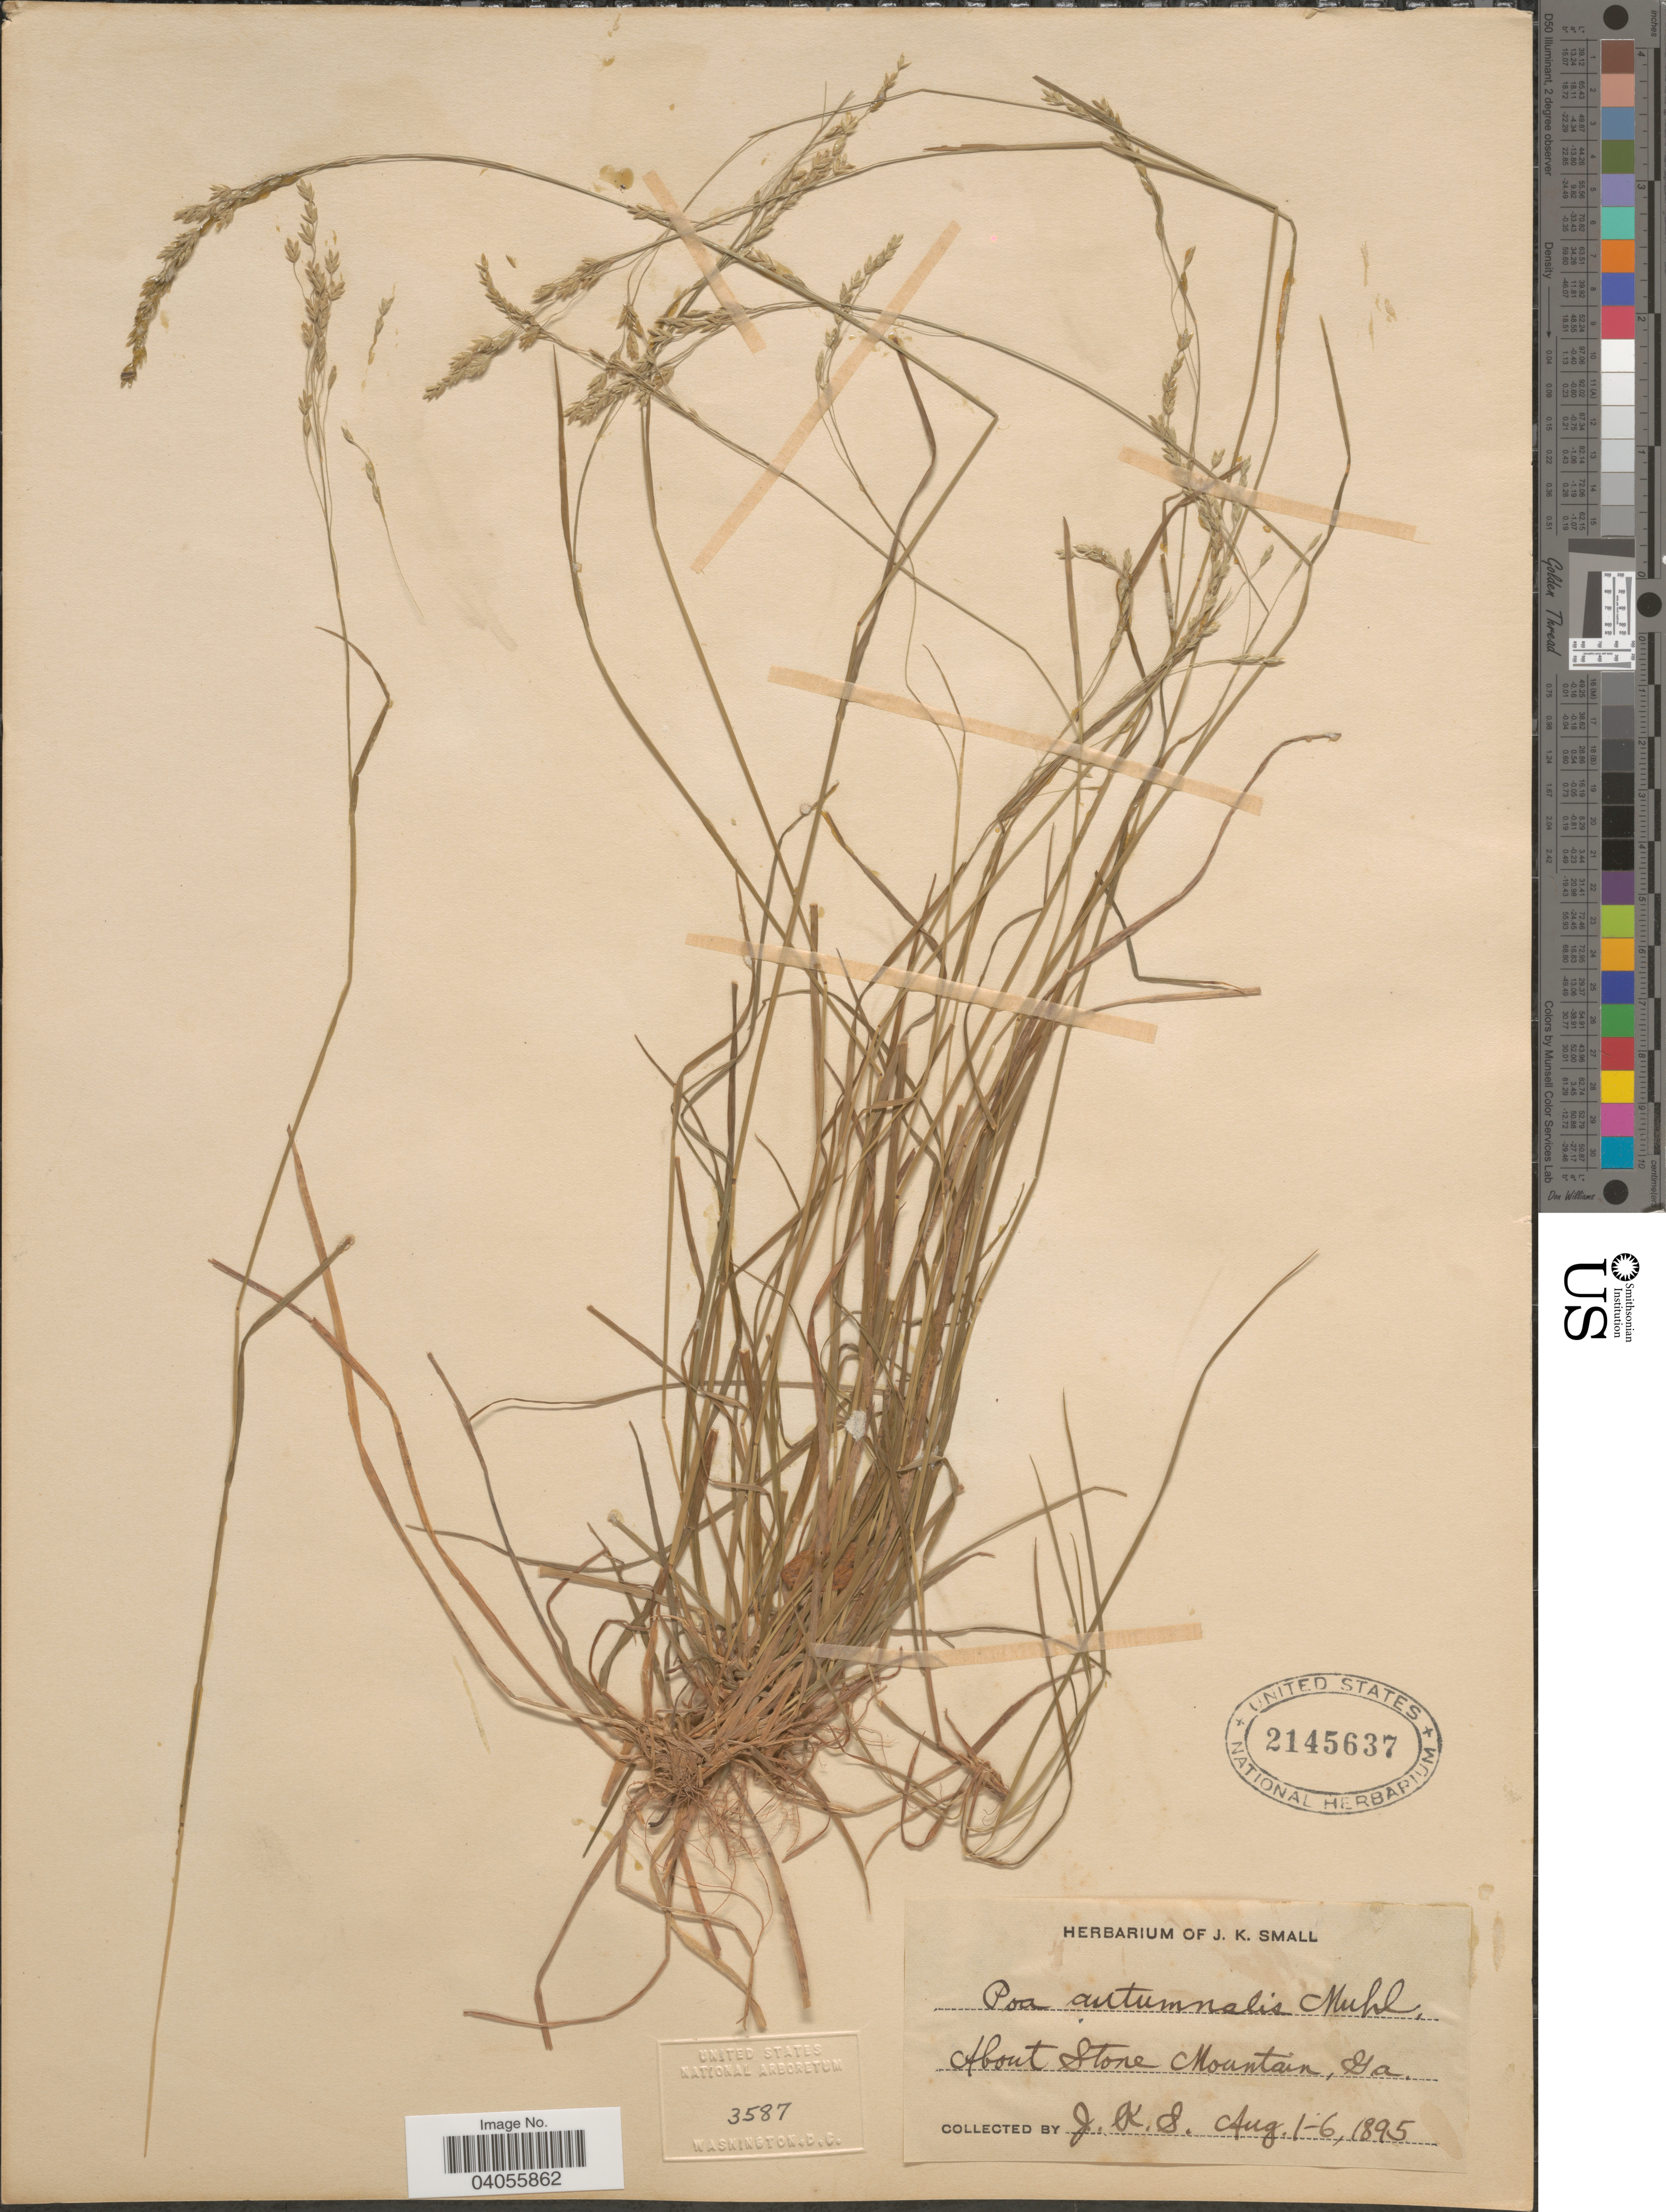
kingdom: Plantae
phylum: Tracheophyta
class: Liliopsida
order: Poales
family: Poaceae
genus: Poa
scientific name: Poa autumnalis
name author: Muhl. ex Elliott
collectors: J. K. Small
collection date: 1895-08-01/1895-08-06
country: United States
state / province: Georgia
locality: About Stone Mountain.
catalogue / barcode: US 2145637